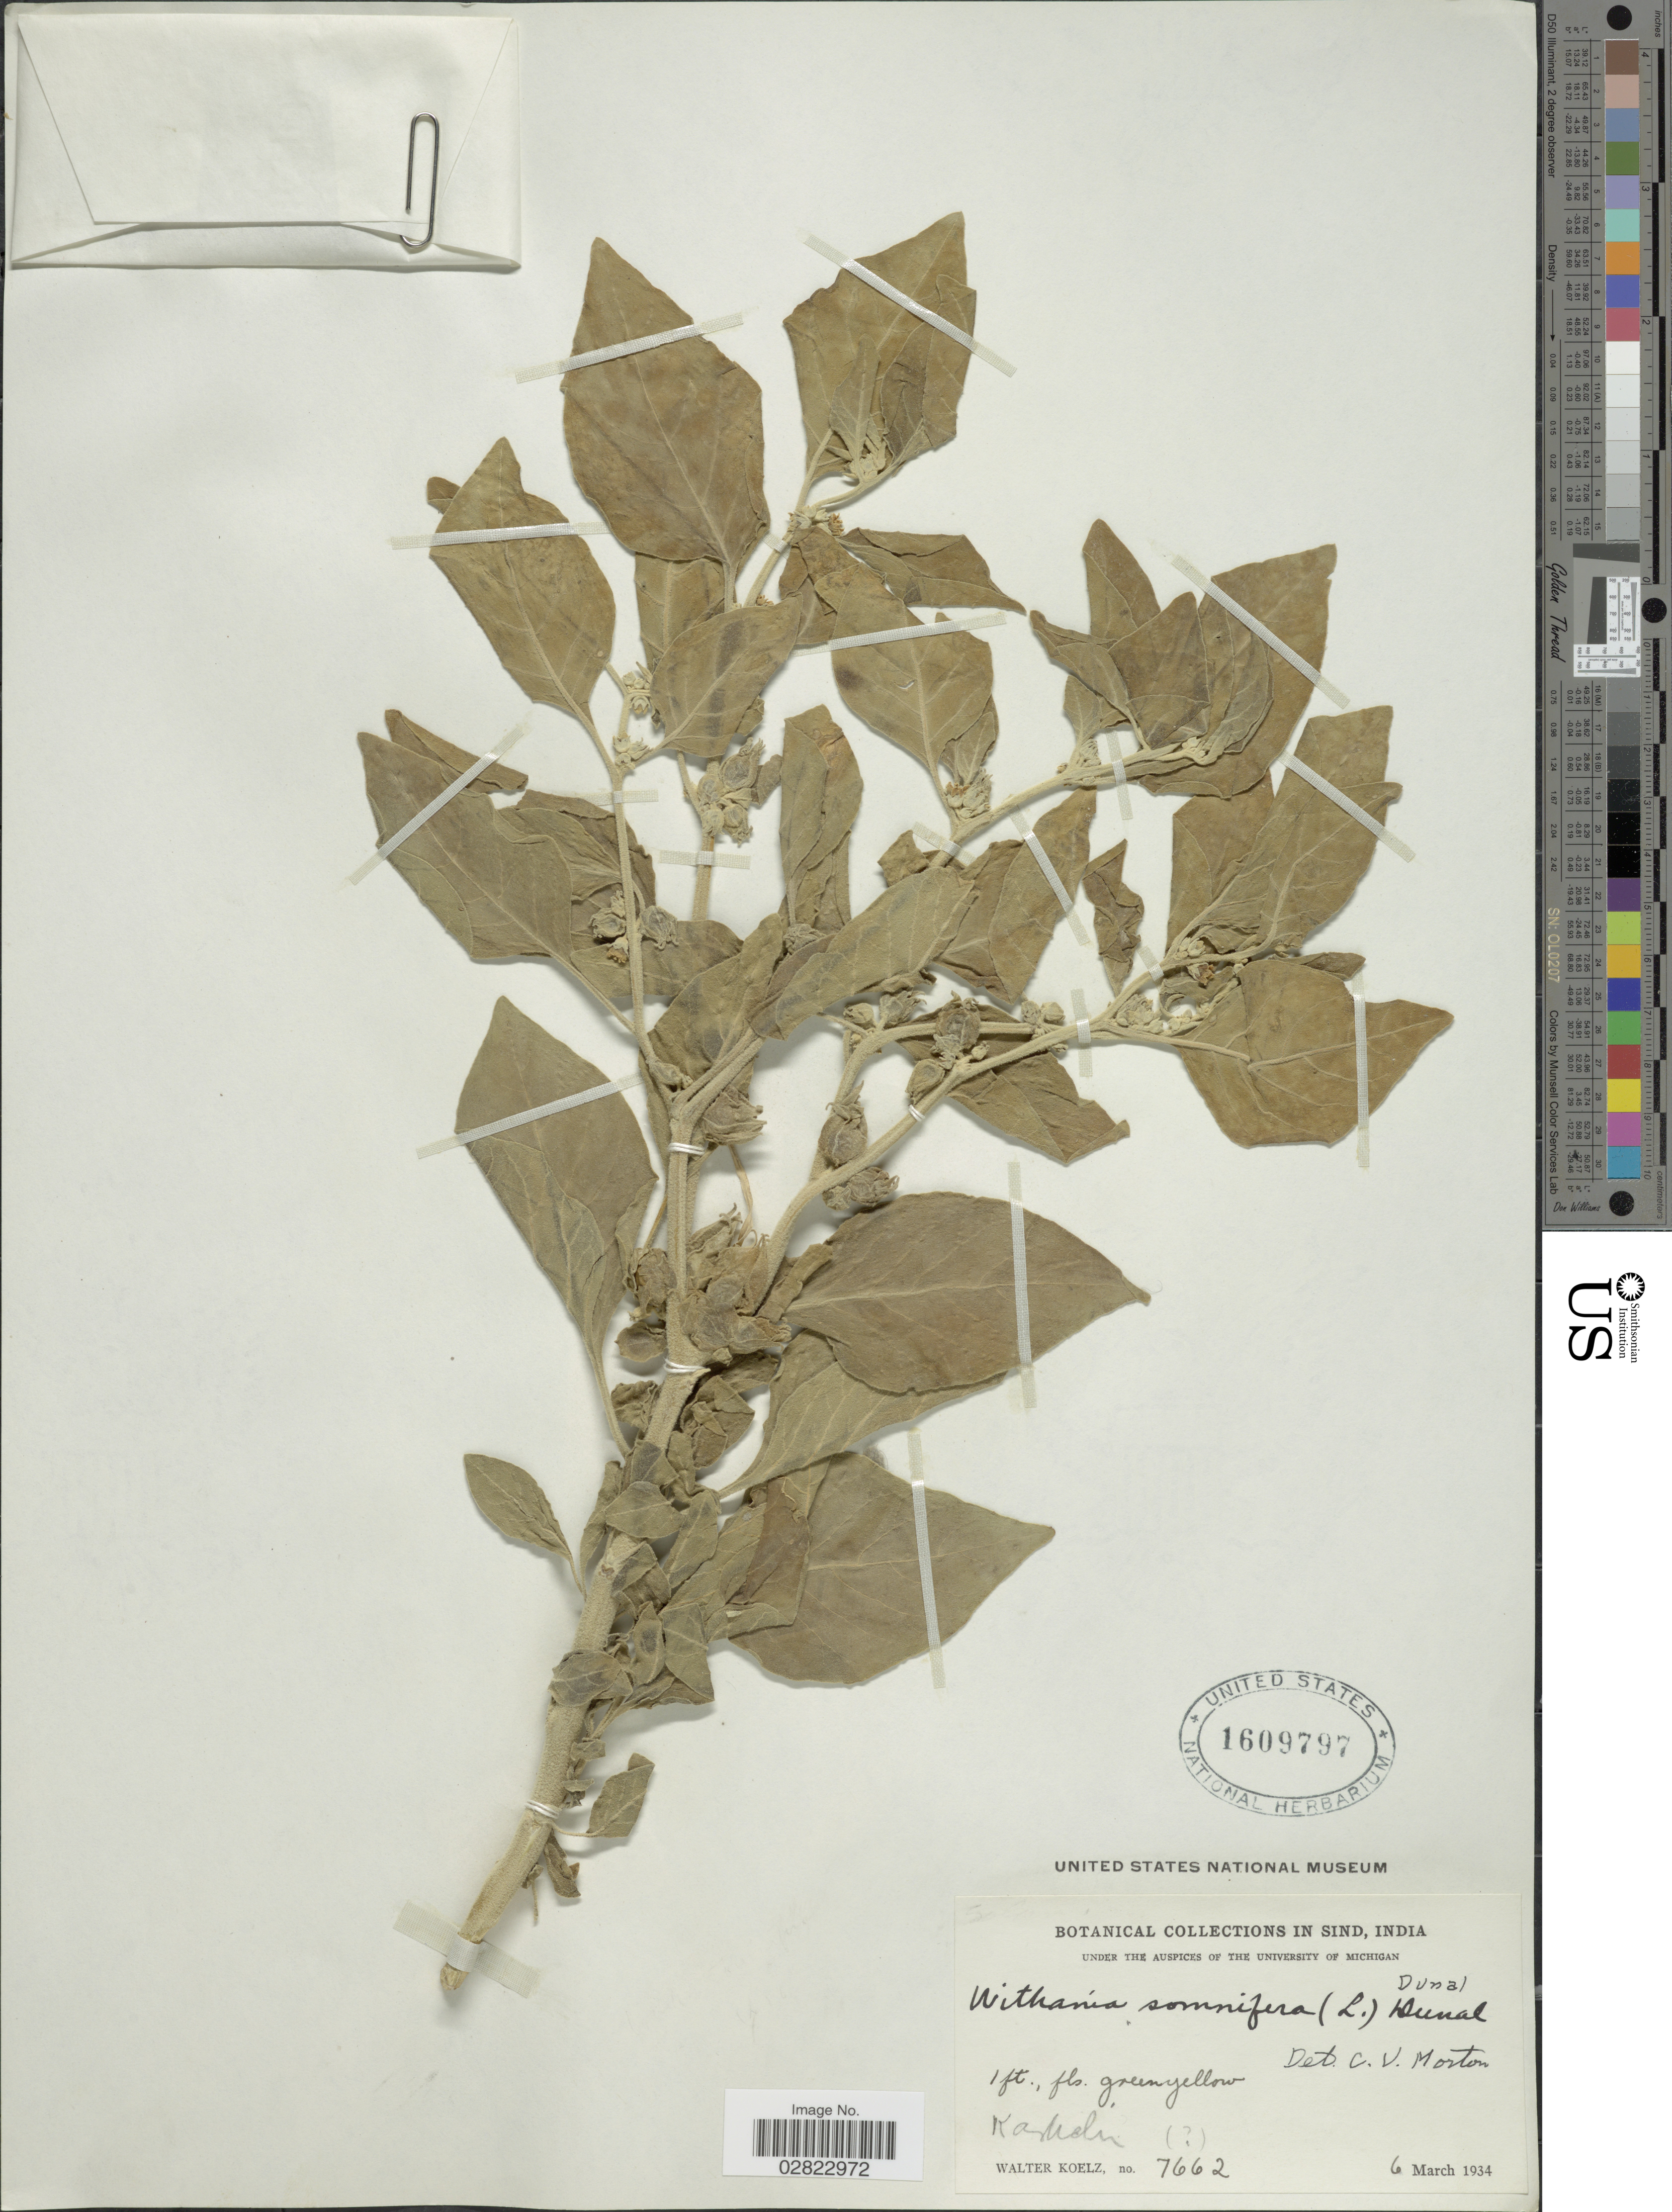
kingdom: Plantae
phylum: Tracheophyta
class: Magnoliopsida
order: Solanales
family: Solanaceae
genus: Withania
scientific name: Withania somnifera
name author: (L.) Dunal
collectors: W. N. Koelz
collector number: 7662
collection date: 1934-03-06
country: India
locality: Kakolin. [interpreted]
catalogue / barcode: US 1609797